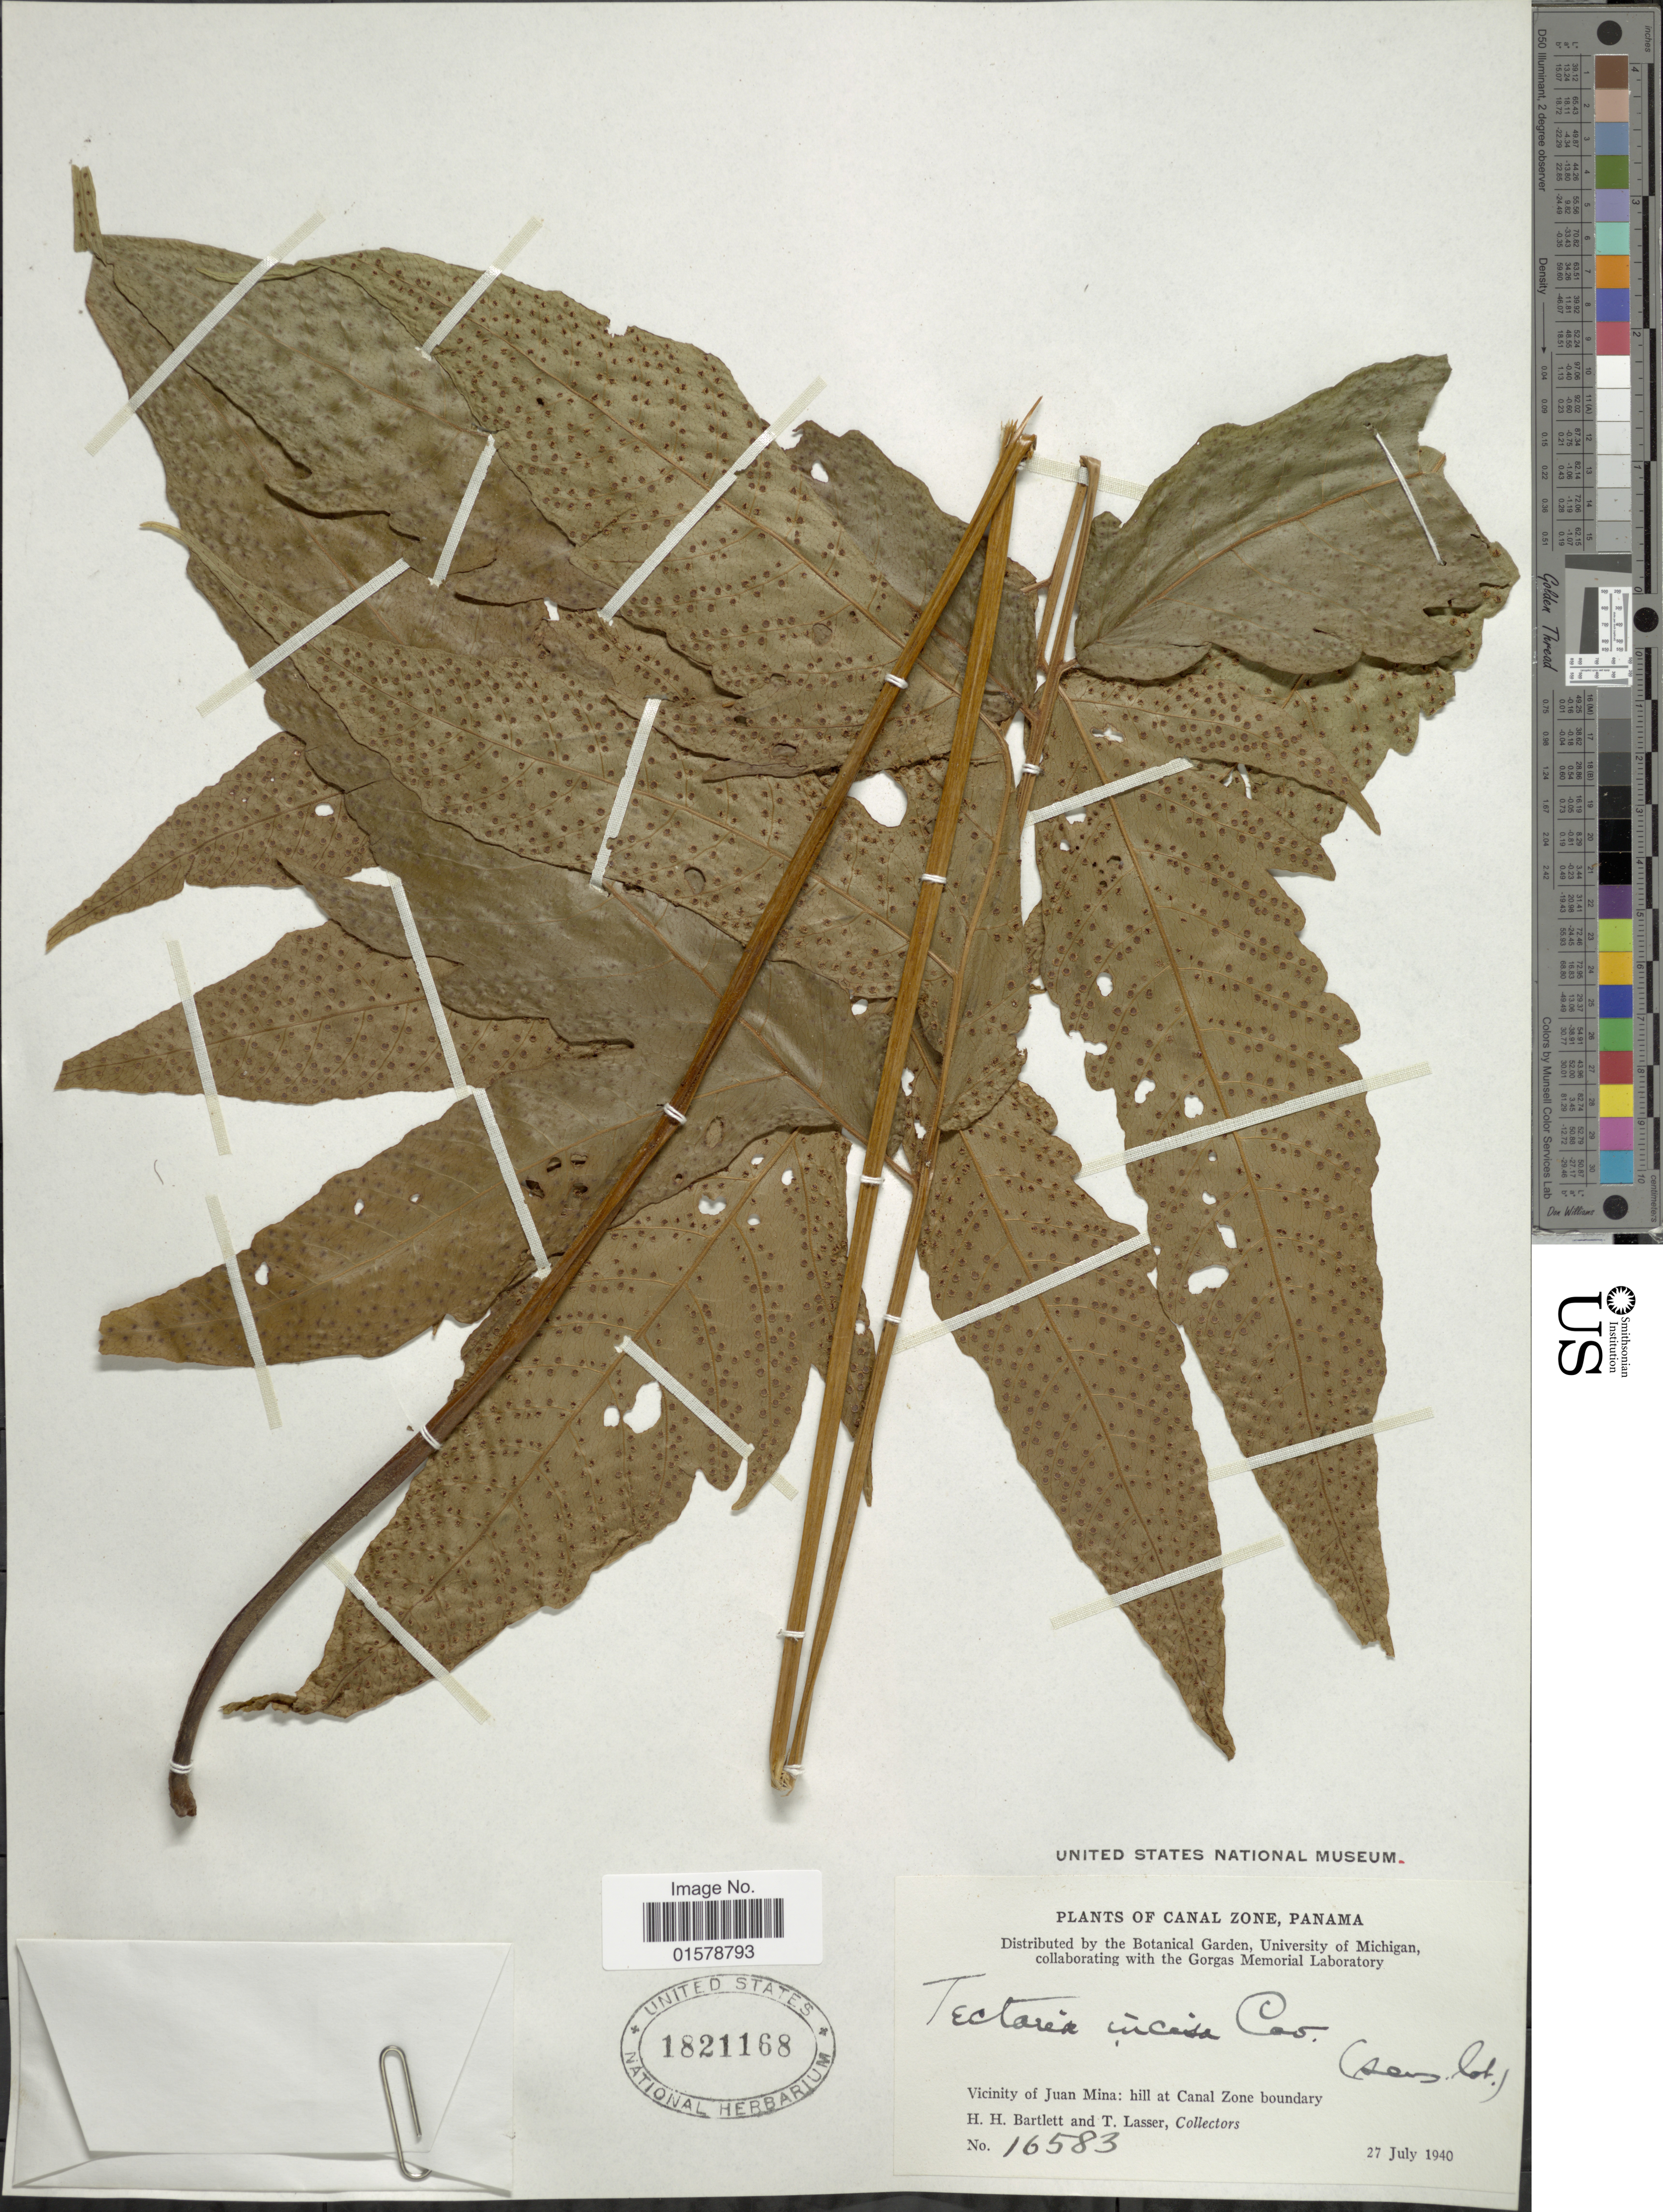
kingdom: Plantae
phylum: Tracheophyta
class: Polypodiopsida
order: Polypodiales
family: Tectariaceae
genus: Tectaria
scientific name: Tectaria pilosa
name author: (Fée) Maxon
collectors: H. H. Bartlett & T. Lasser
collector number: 16583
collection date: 1940-07-27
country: Panama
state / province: Colón / Panamá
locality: Vicinity of Juan Mina: Hill at Canal Zone boundary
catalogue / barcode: US 1821168